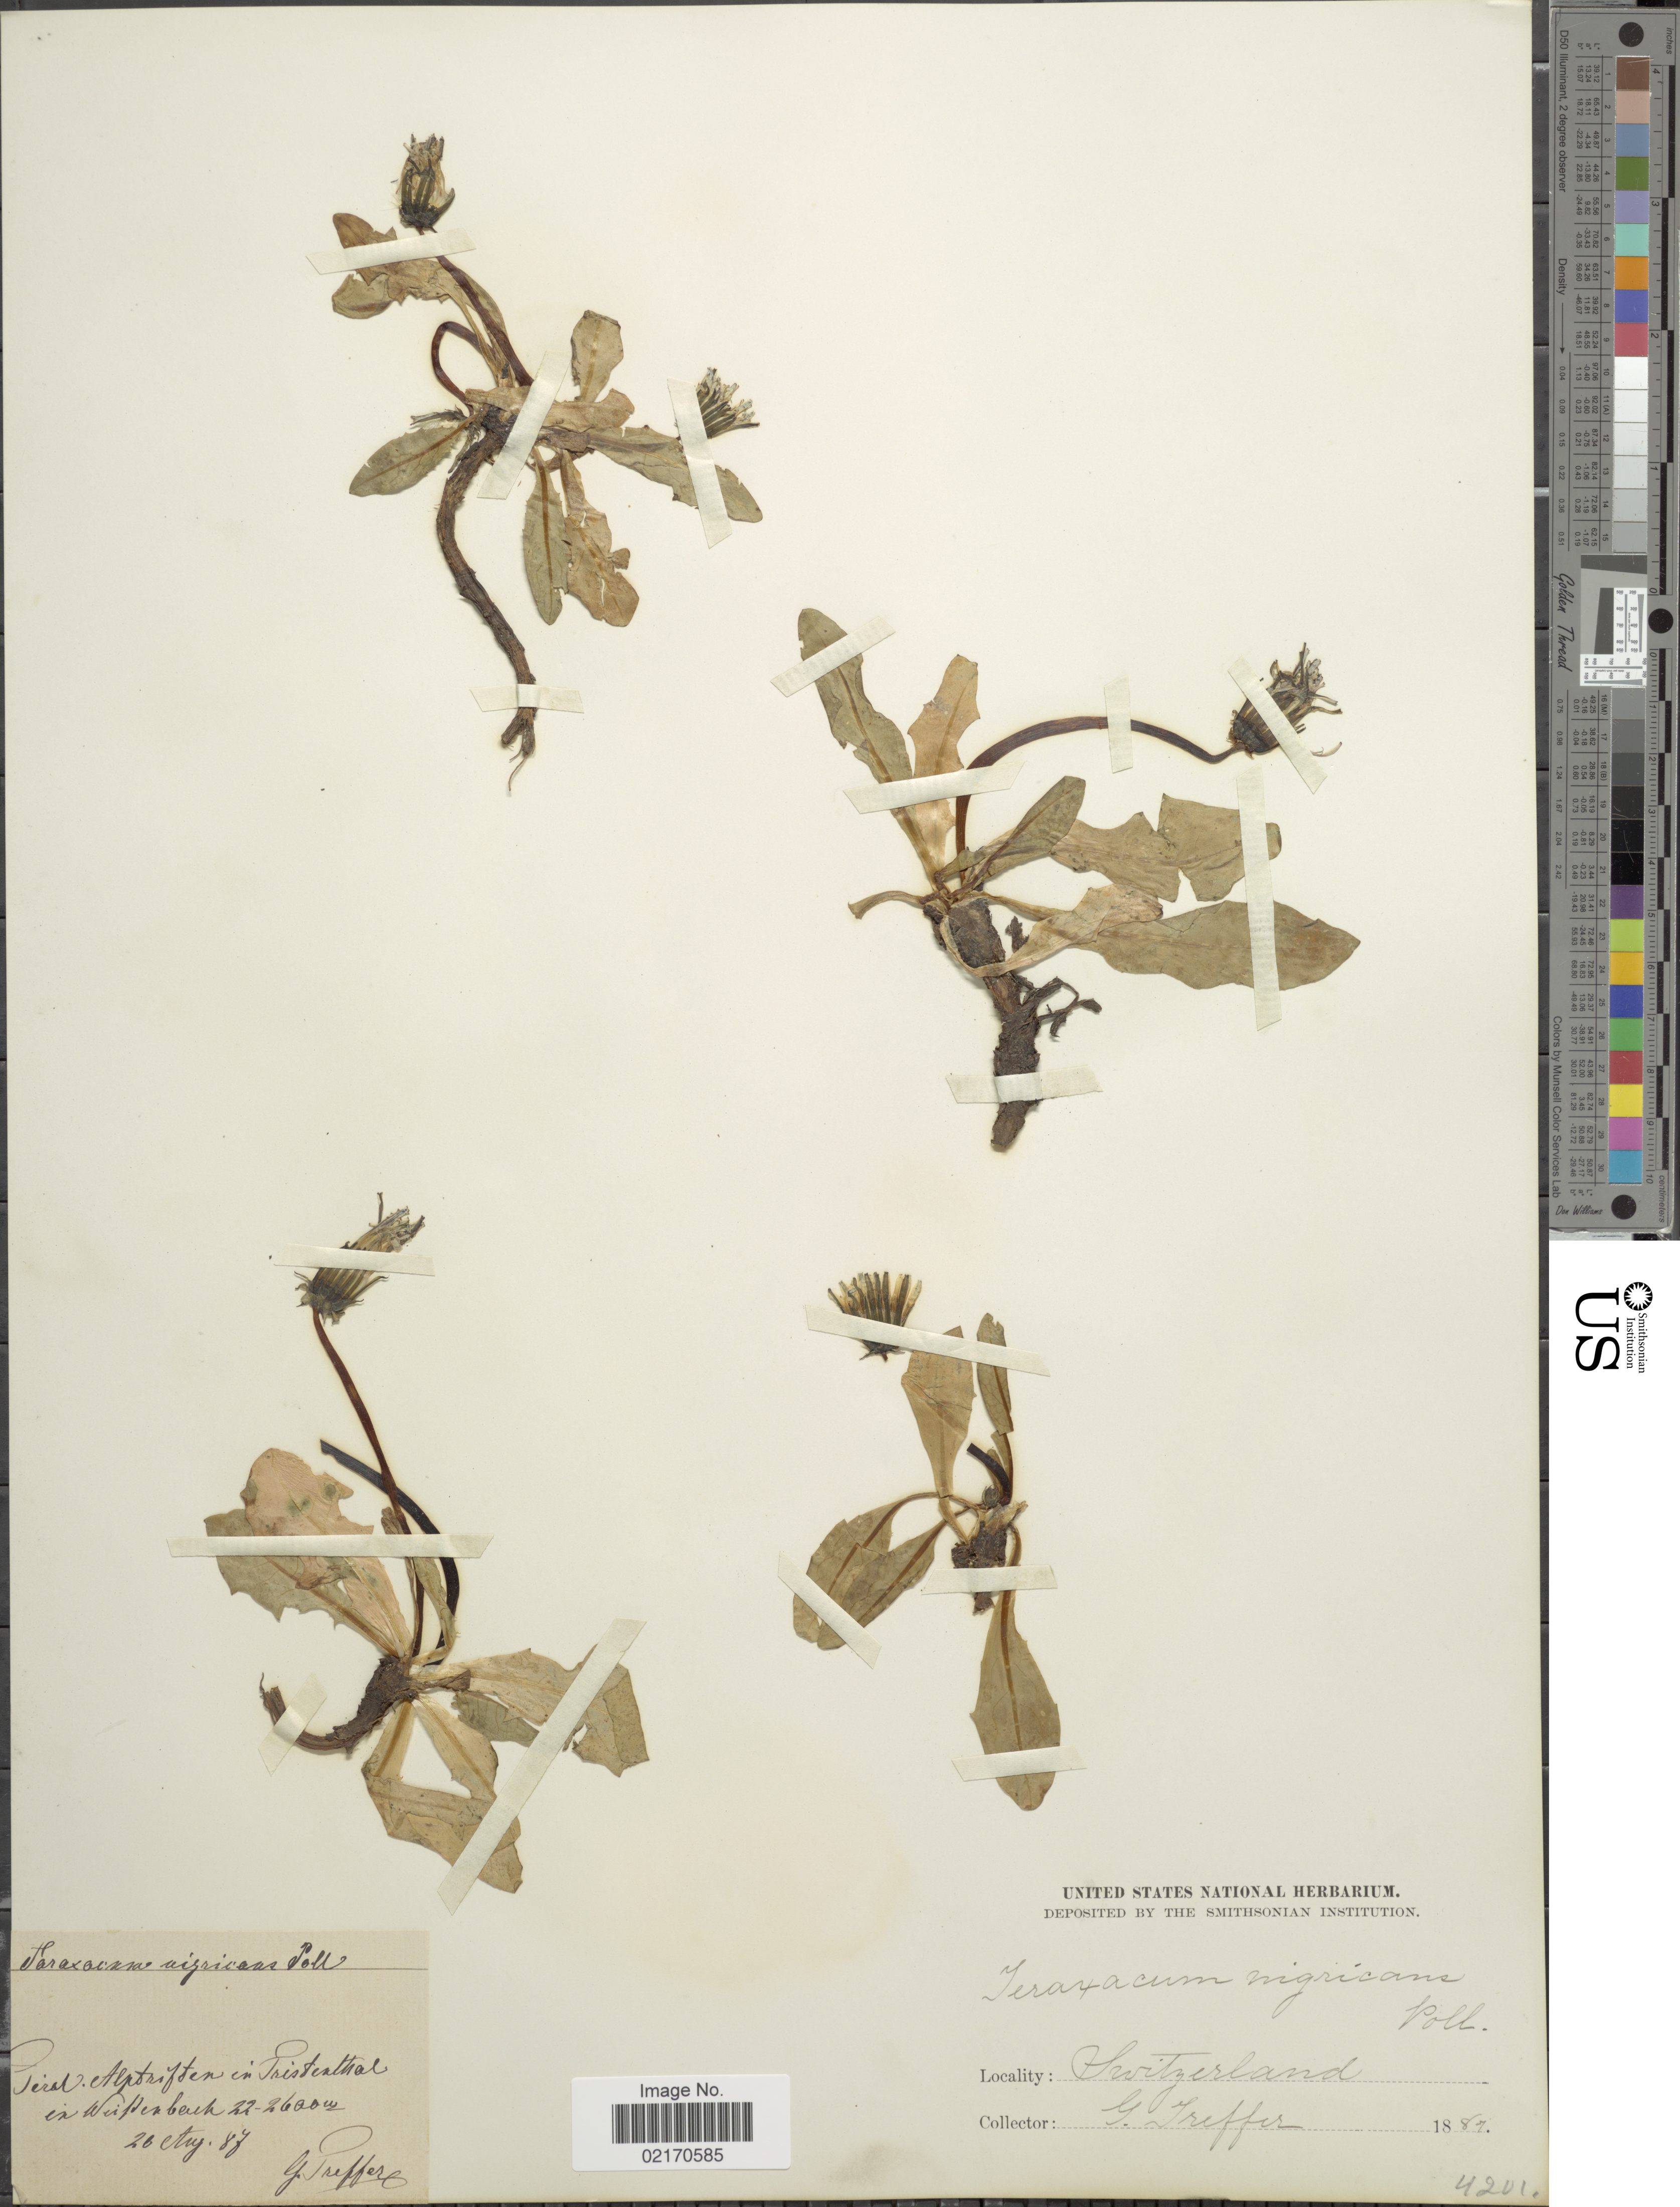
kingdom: Plantae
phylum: Tracheophyta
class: Magnoliopsida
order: Asterales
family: Asteraceae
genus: Taraxacum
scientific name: Taraxacum nigricans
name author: (Kit.) Rchb.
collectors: G. Treffer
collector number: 4201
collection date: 1887-08-26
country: Austria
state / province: Oberosterreich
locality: Trist, Alptriften in Triestenthal in Weissenbach.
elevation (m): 2200